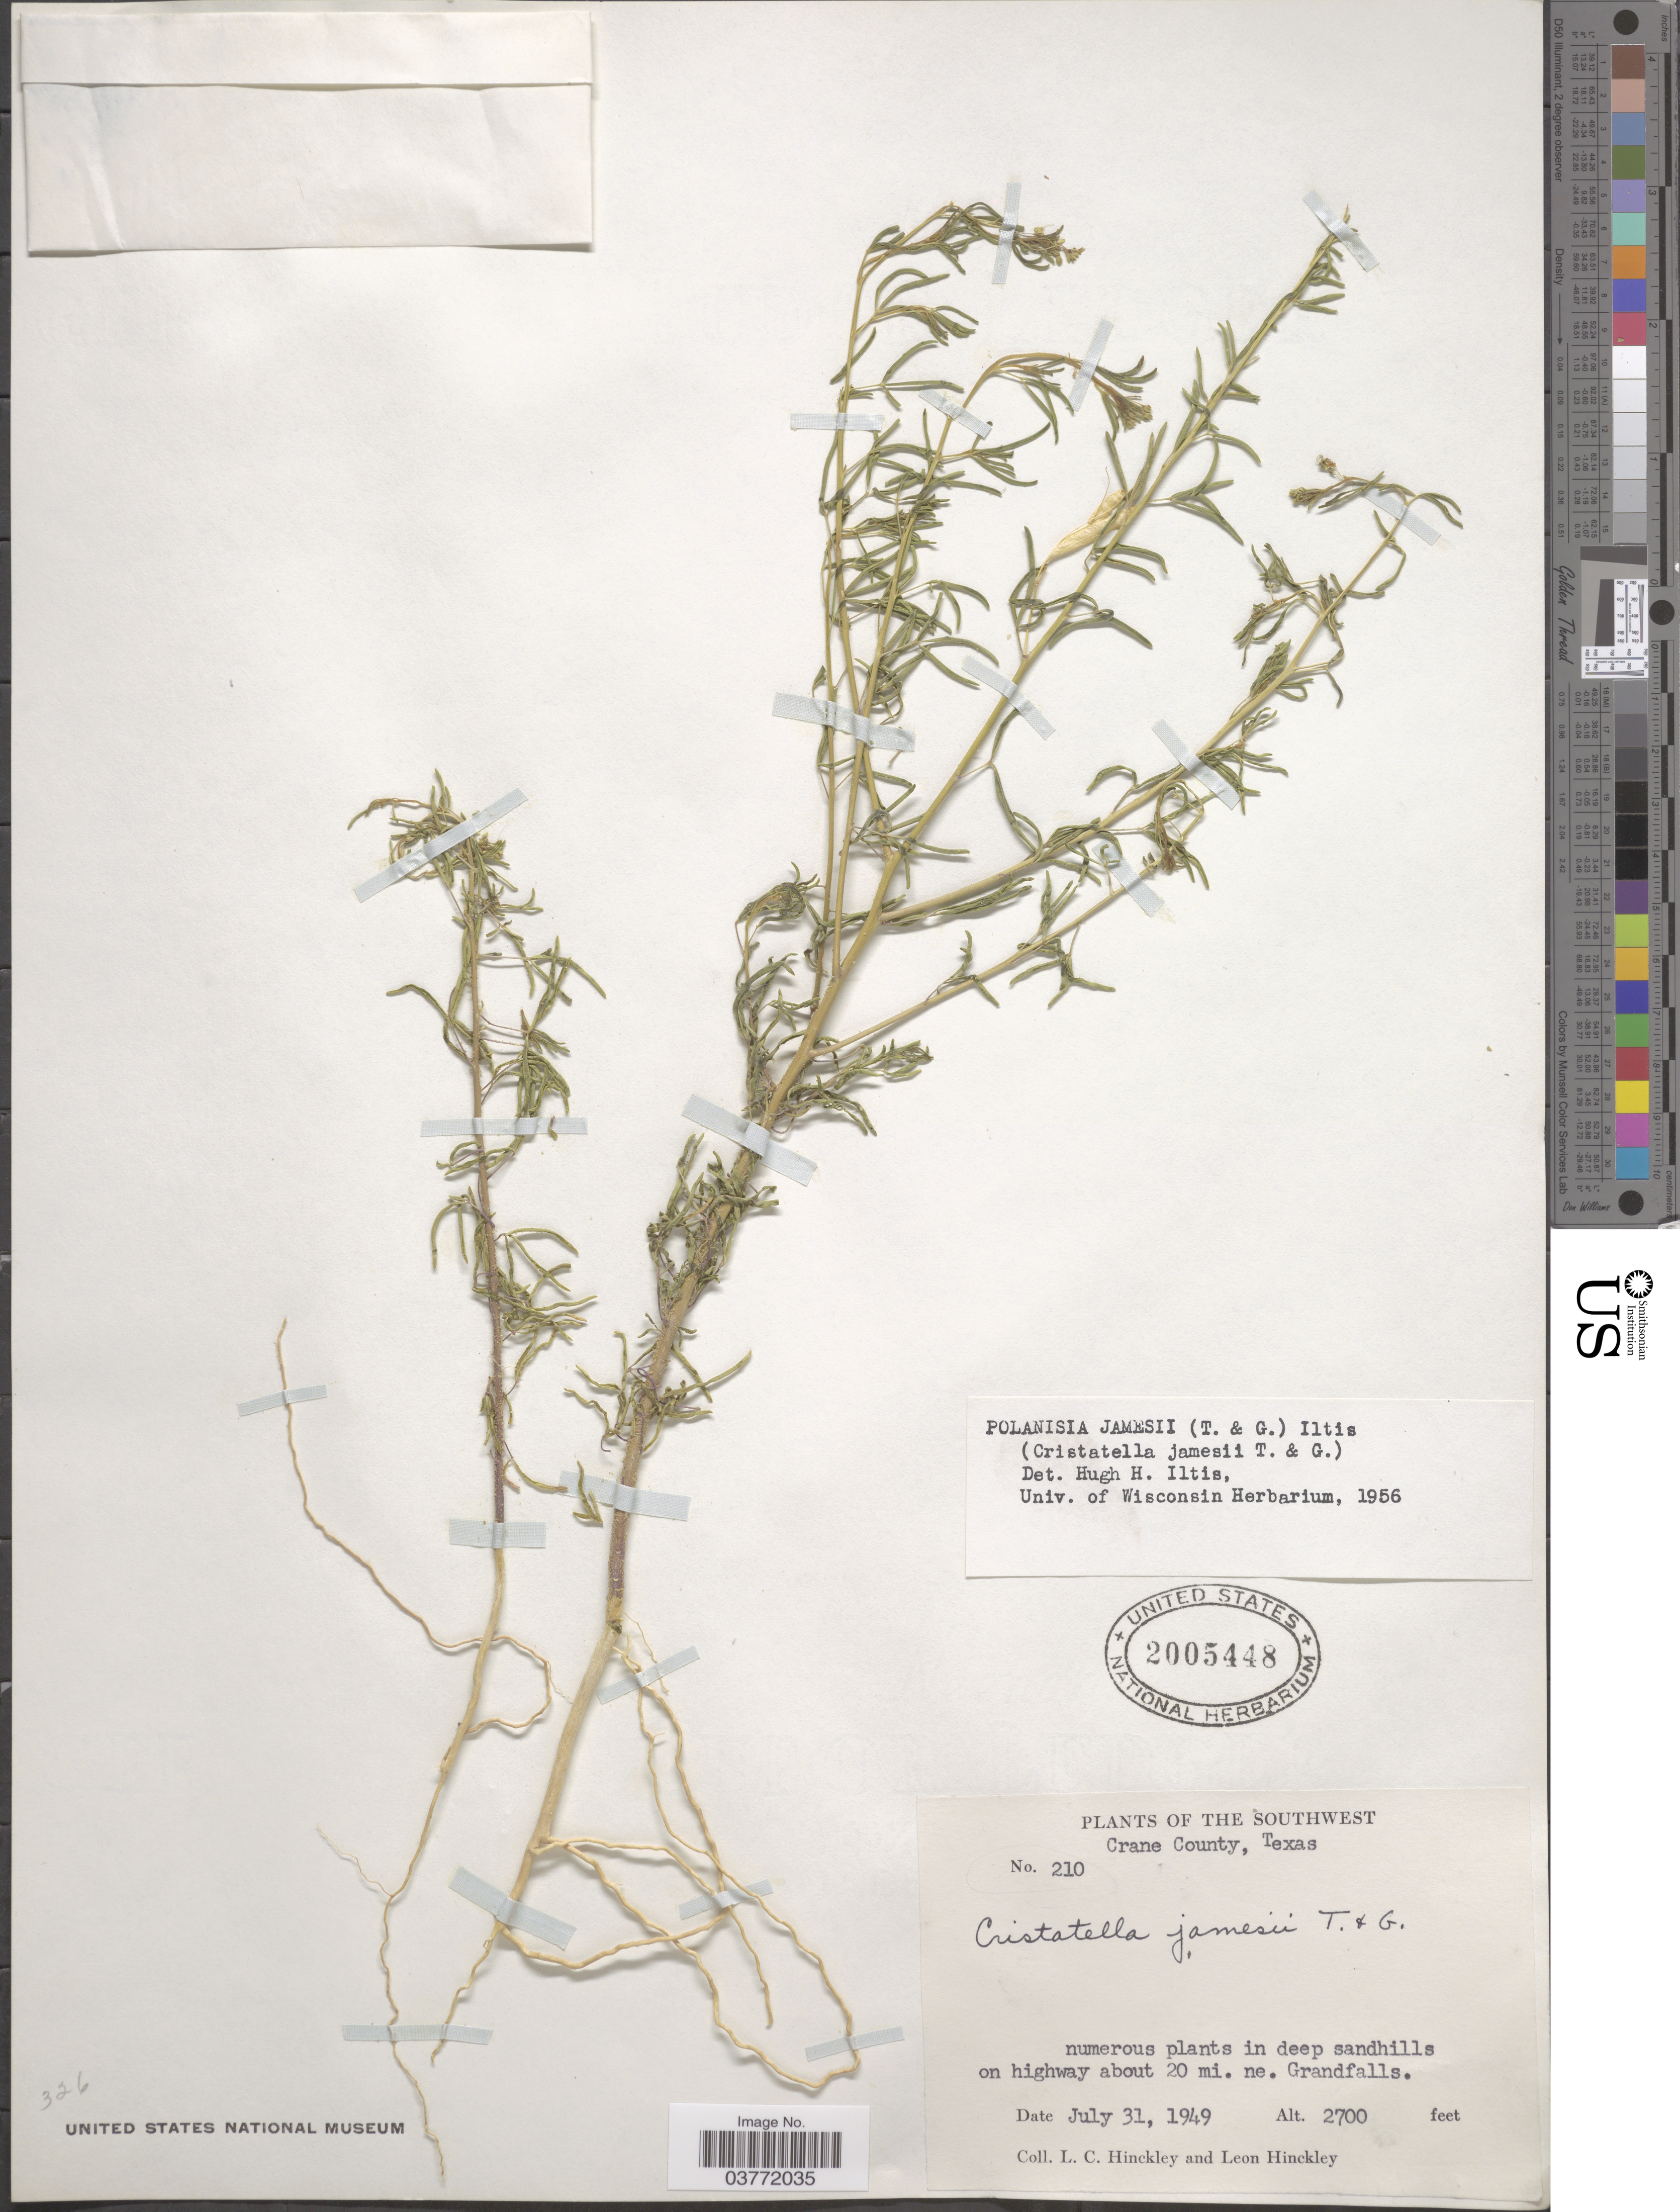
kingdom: Plantae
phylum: Tracheophyta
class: Magnoliopsida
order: Brassicales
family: Cleomaceae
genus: Polanisia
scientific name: Polanisia jamesii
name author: (Torr. & A. Gray) Iltis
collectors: L. Hinckley & L. Hinckley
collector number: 210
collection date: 1949-07-31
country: United States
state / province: Texas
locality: The Southwest. Crane County. on highway about 20 mi. ne. Grandfalls.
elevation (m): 823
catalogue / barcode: US 2005448